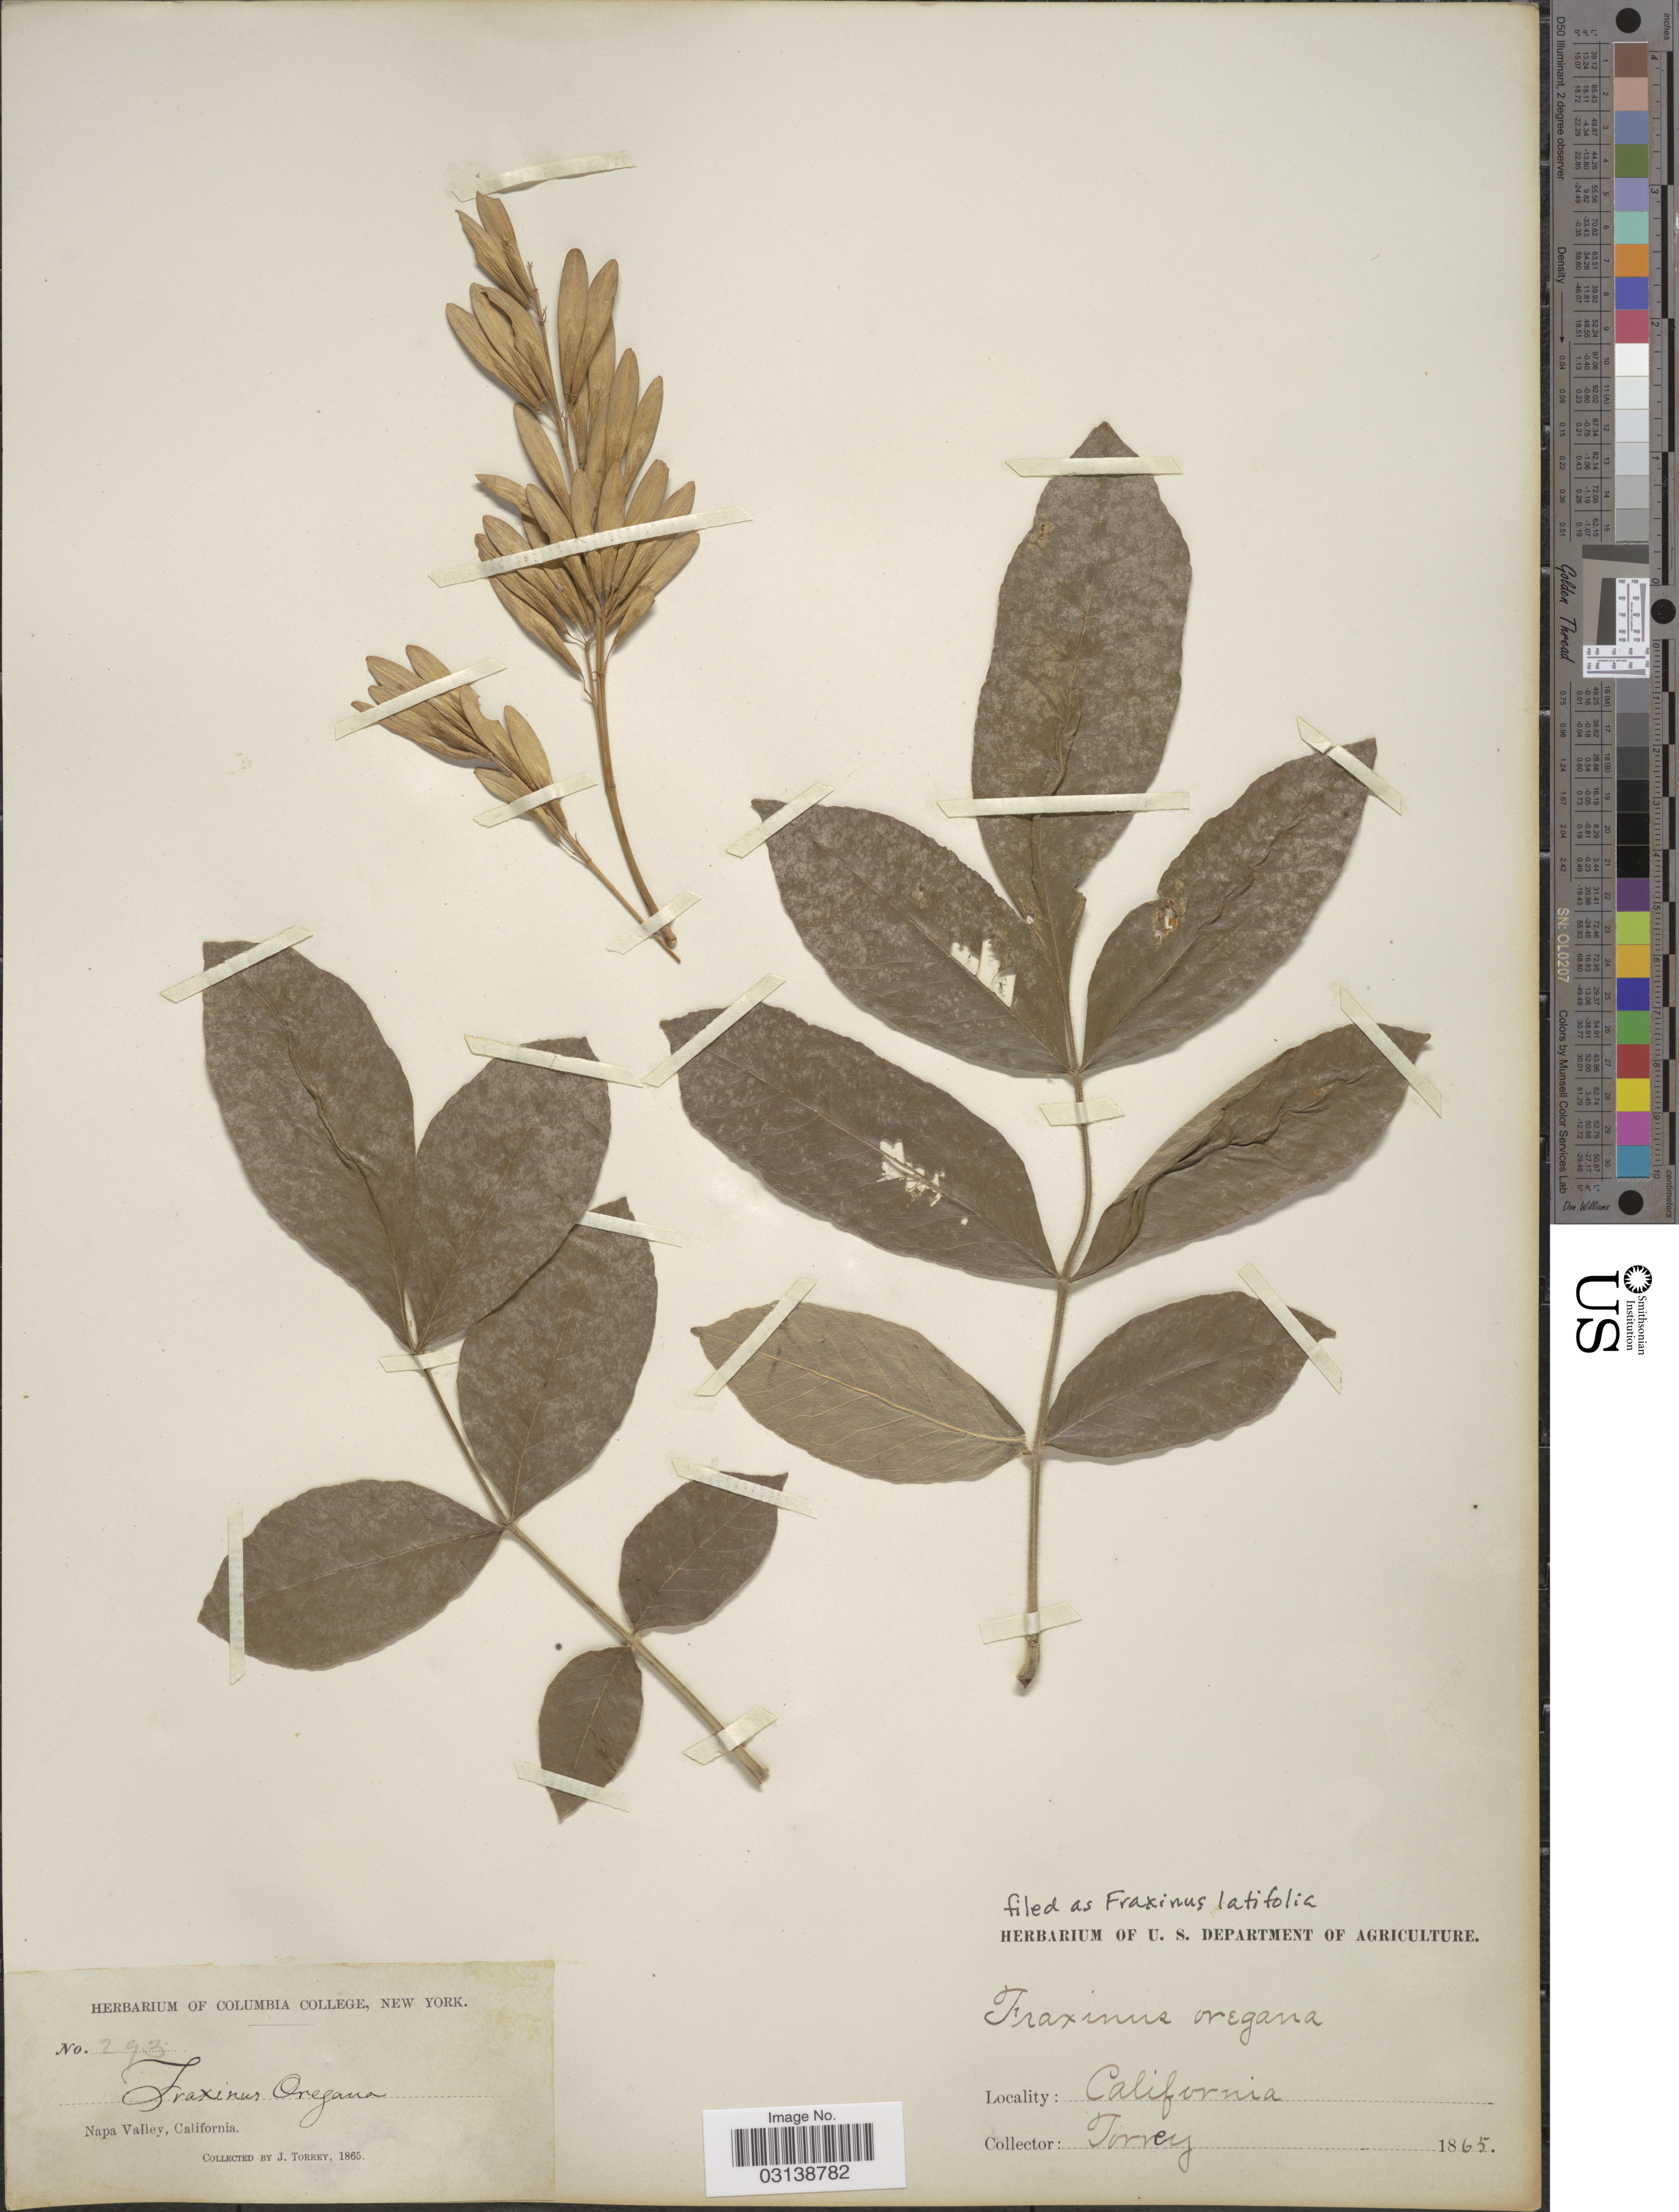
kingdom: Plantae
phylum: Tracheophyta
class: Magnoliopsida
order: Lamiales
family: Oleaceae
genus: Fraxinus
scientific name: Fraxinus latifolia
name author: Benth.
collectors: J. Torrey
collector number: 293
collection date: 1865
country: United States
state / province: California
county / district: Napa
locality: Napa Valley.